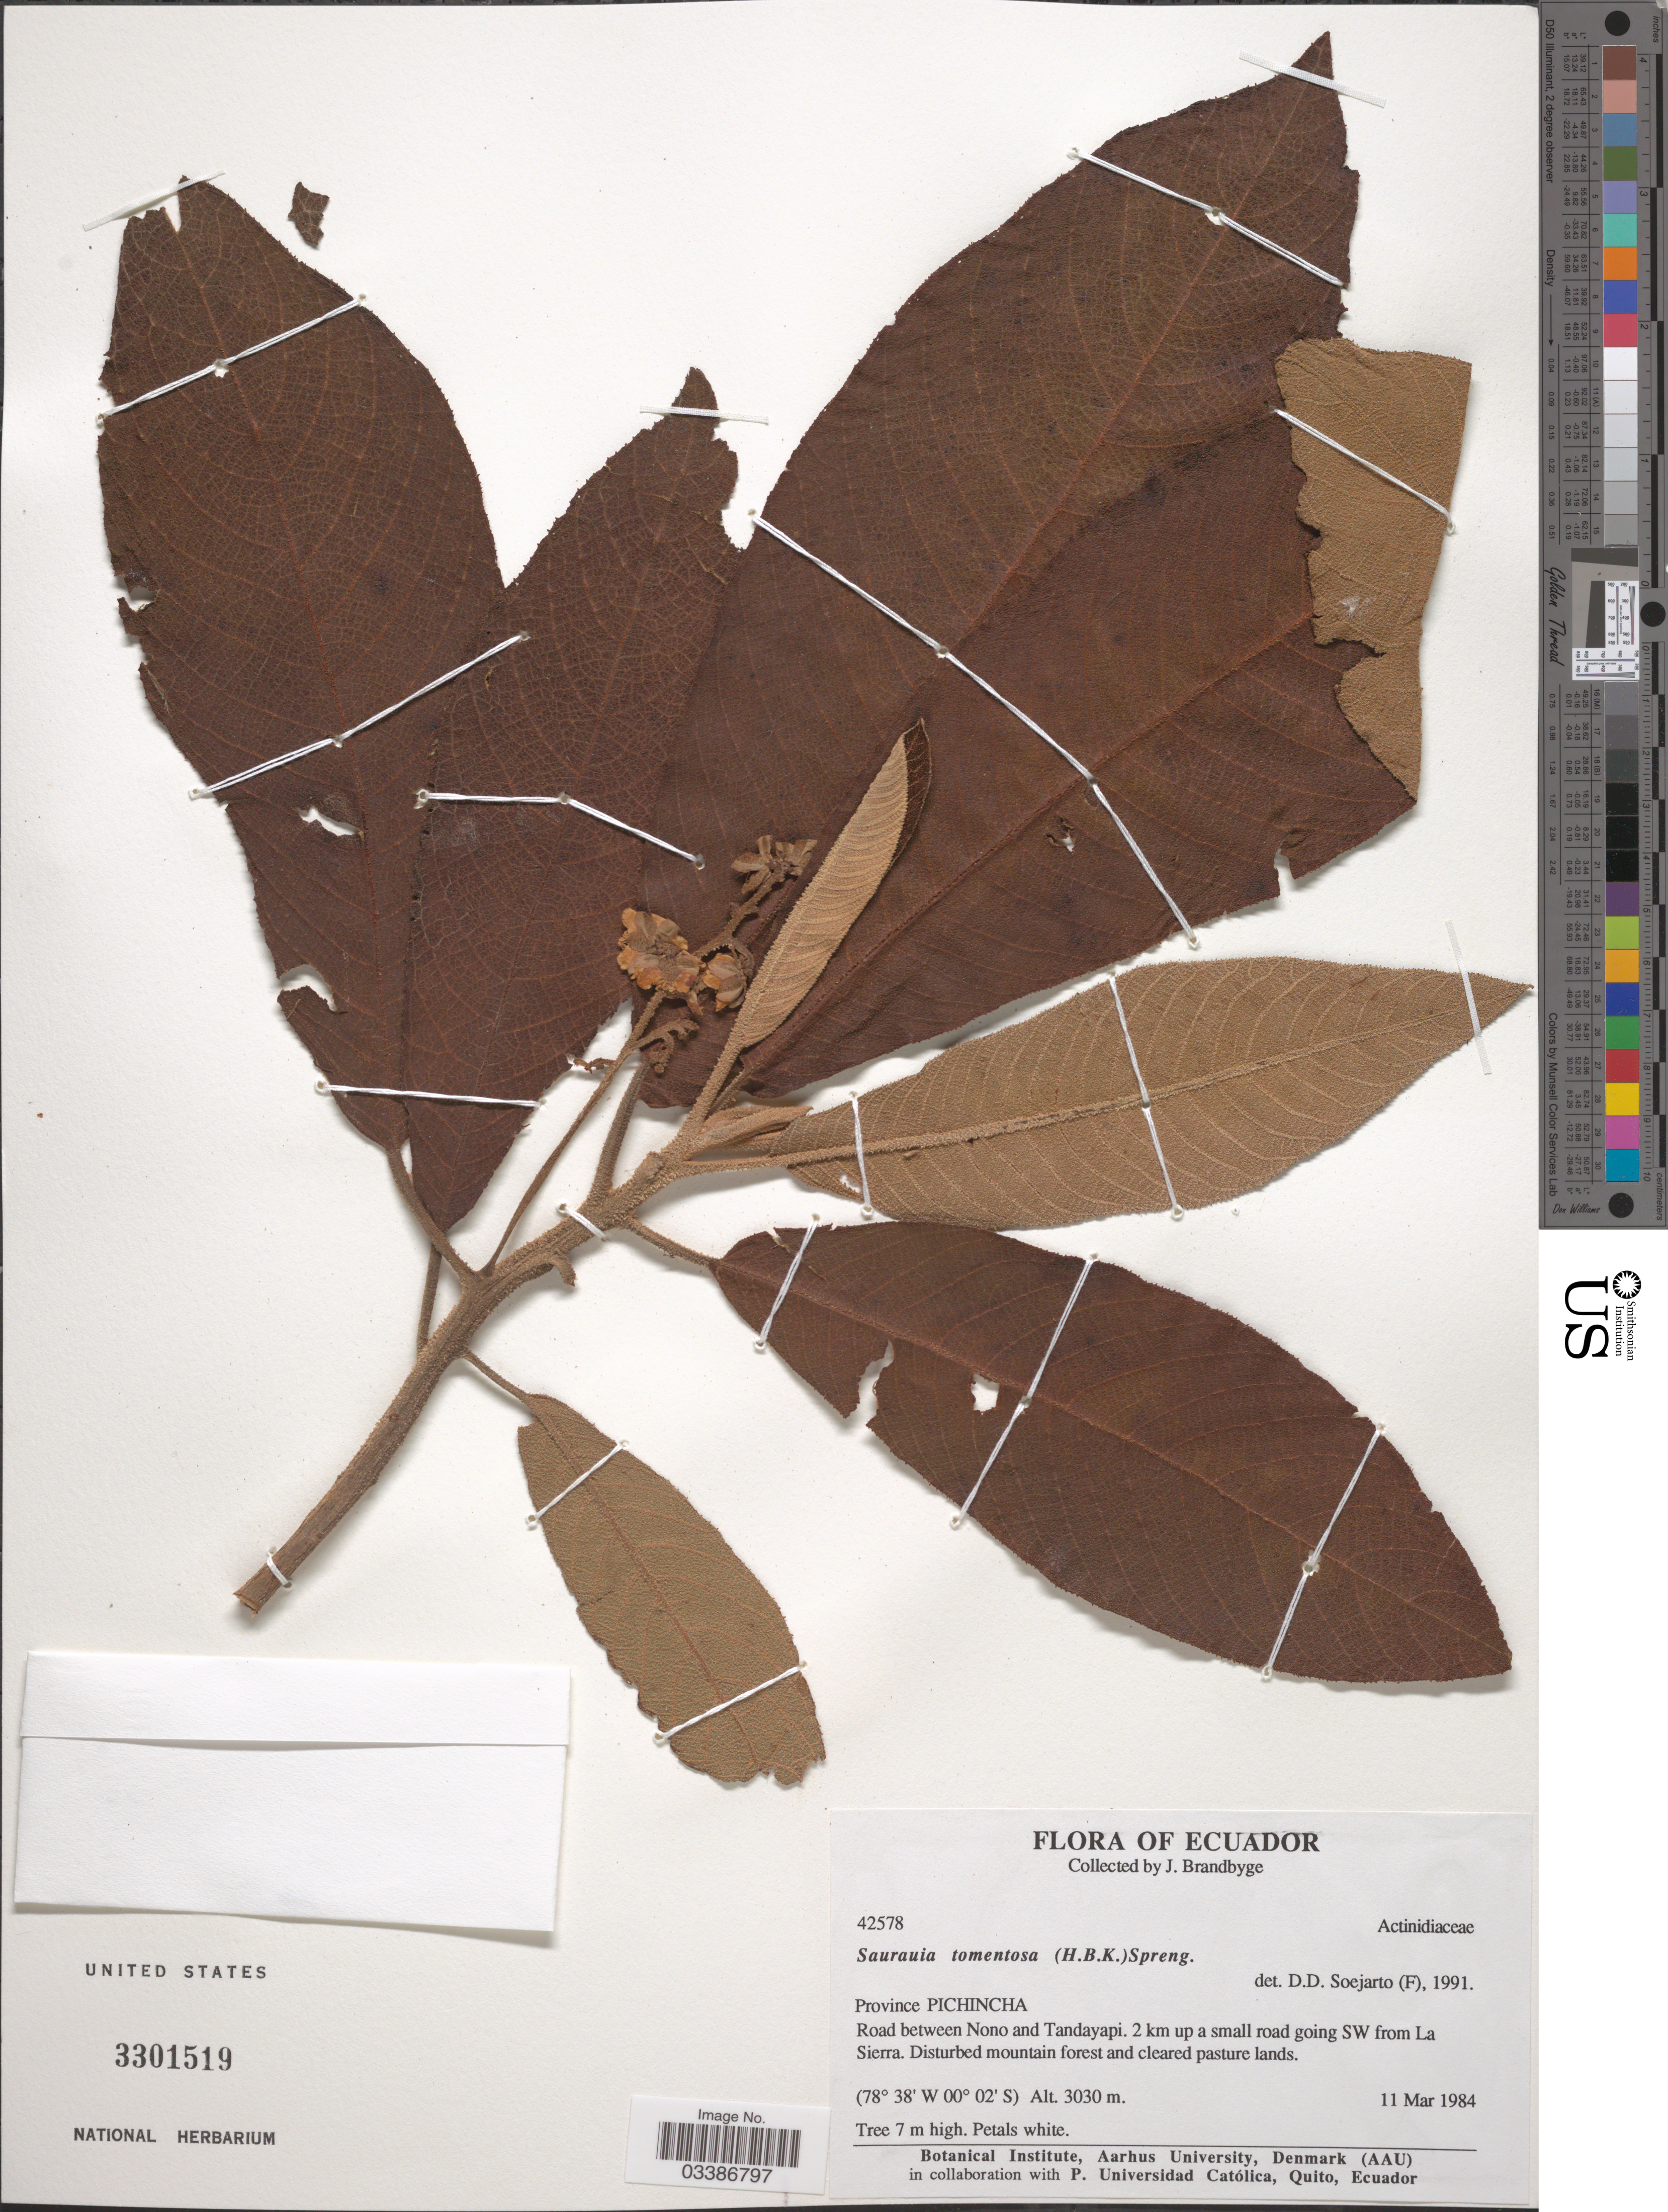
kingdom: Plantae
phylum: Tracheophyta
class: Magnoliopsida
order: Ericales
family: Actinidiaceae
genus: Saurauia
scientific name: Saurauia tomentosa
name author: (Kunth) Spreng.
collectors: J. Brandbyge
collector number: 42578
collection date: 1984-03-11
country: Ecuador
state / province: Pichincha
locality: Road between Nono and Tandayapi. 2 km up a small road going SW from La Sierra.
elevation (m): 3030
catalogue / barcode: US 3301519